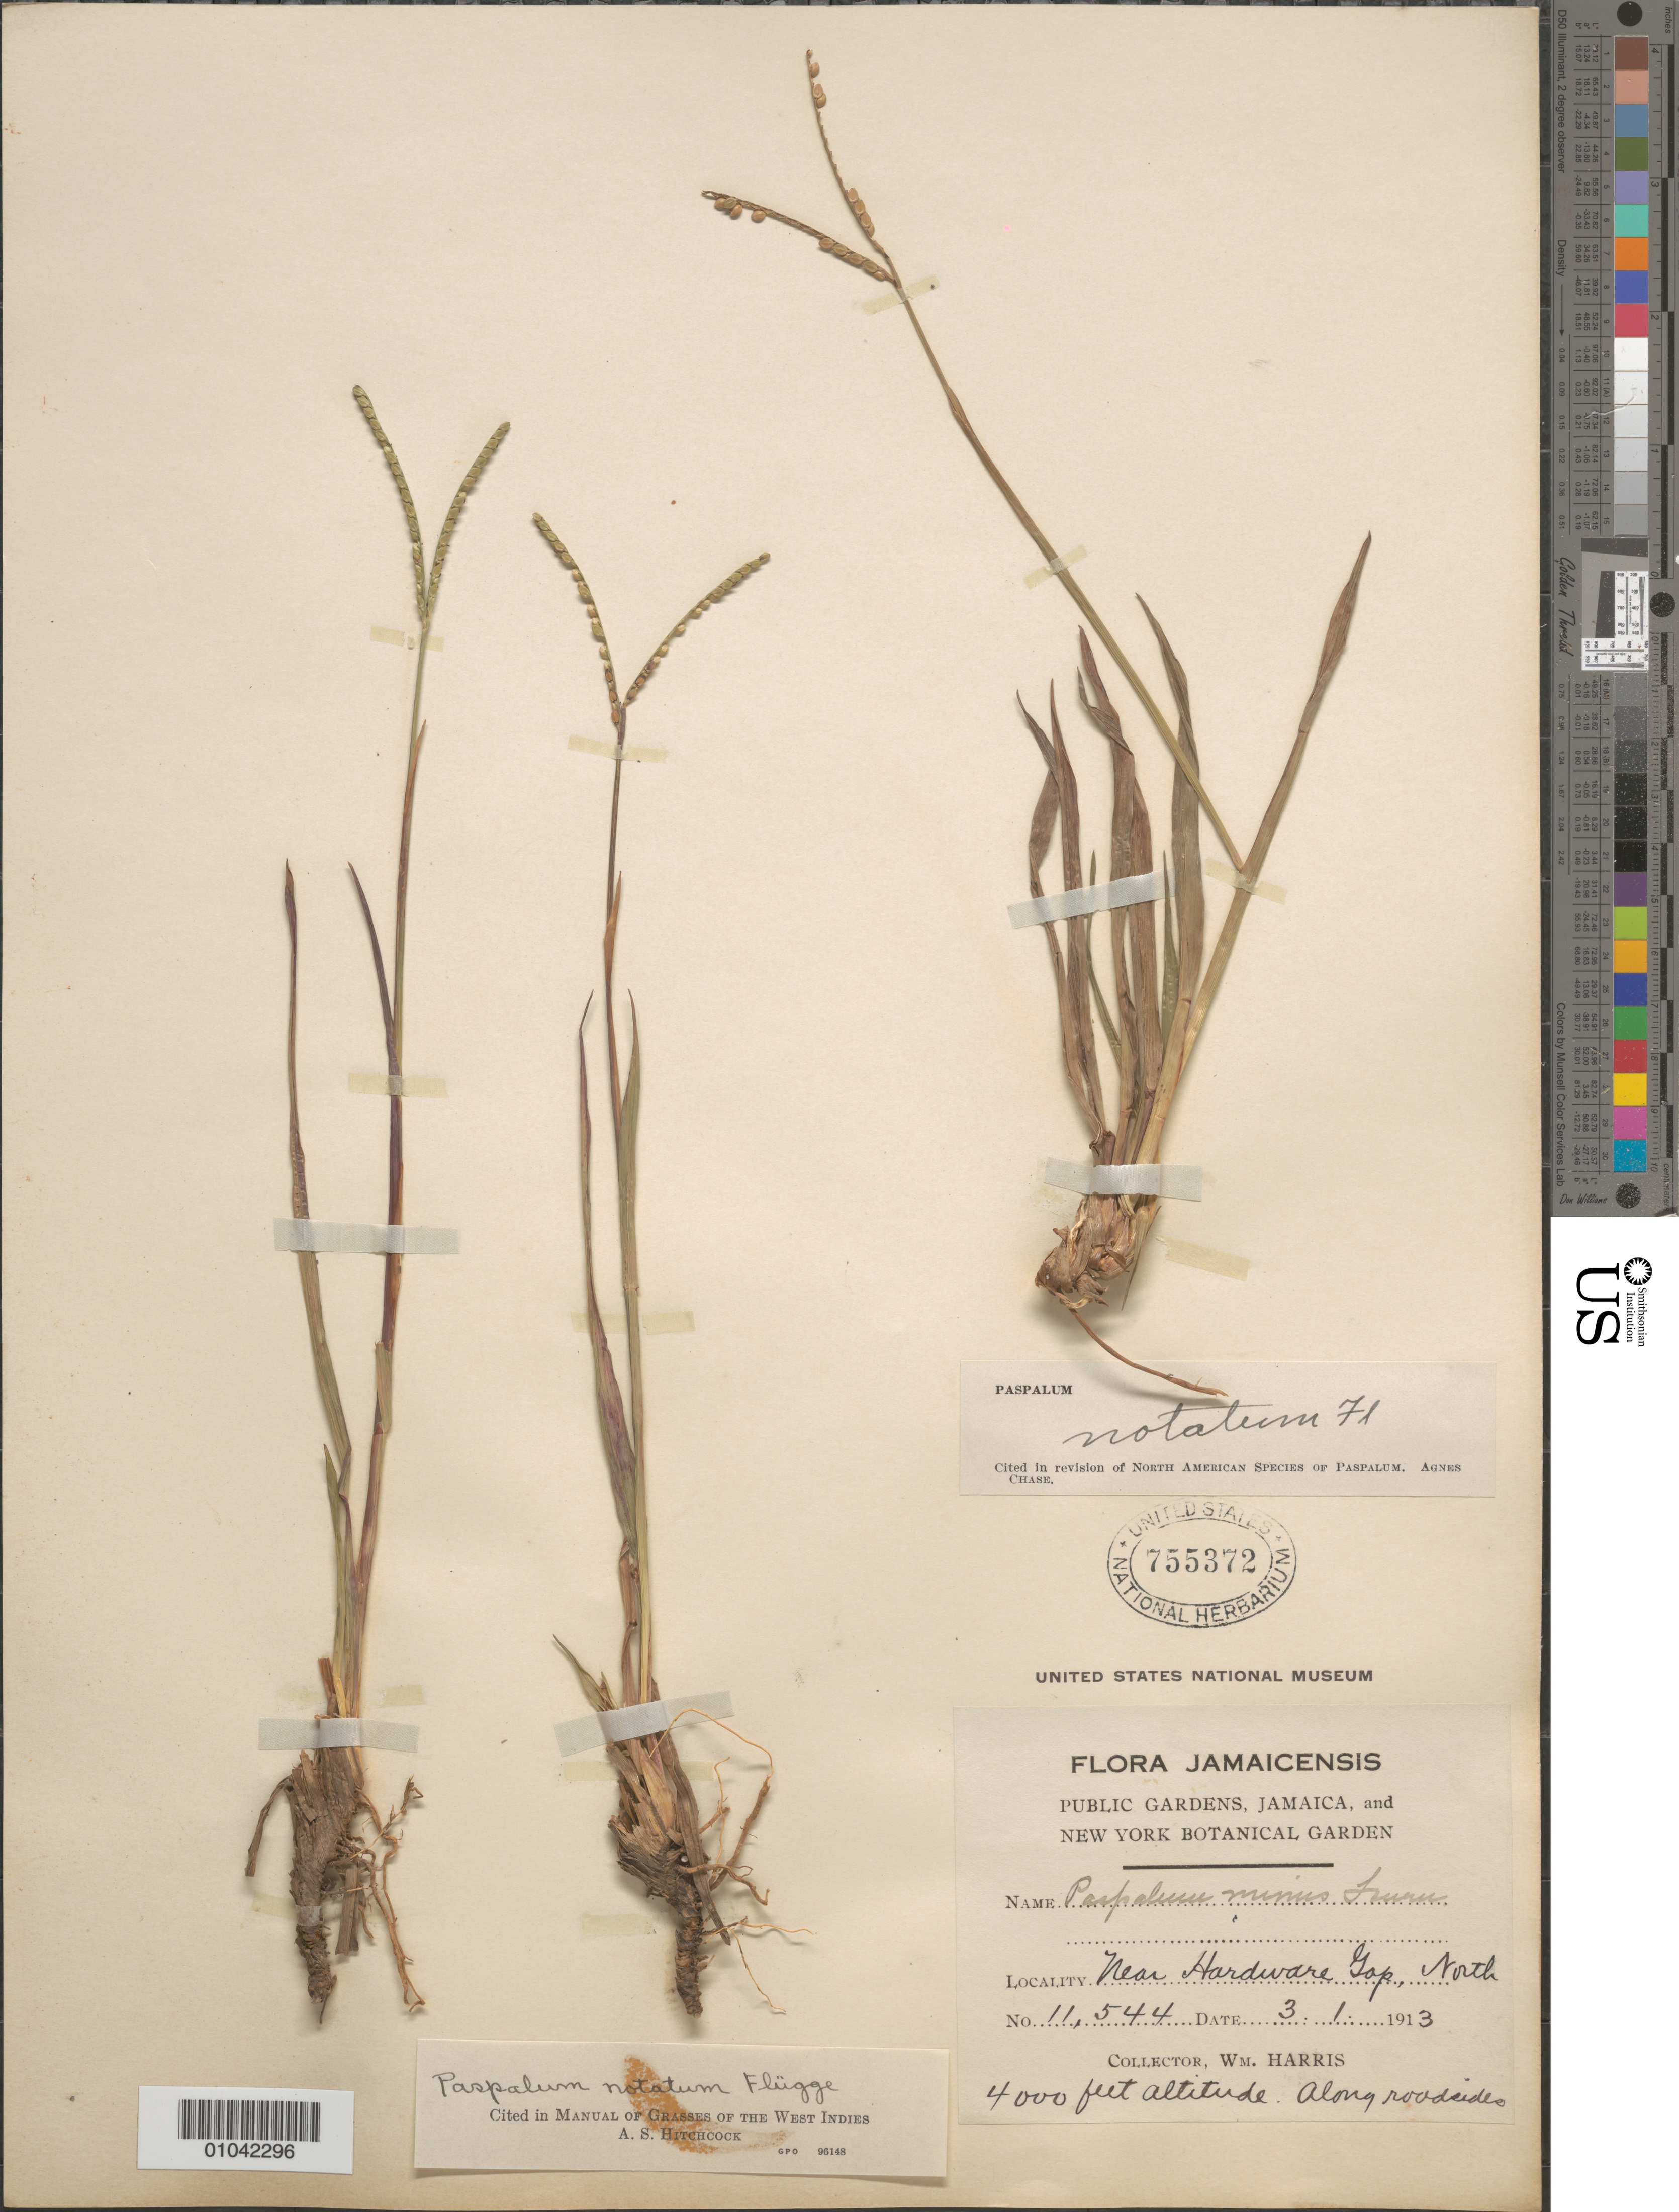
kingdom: Plantae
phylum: Tracheophyta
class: Liliopsida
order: Poales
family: Poaceae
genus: Paspalum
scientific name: Paspalum notatum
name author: Flüggé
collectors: W. Harris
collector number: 11544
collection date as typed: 03 Jan 1913 or 01 Mar 1913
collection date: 1913-01-03 or 1913-03-01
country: Jamaica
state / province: Saint Andrew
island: Jamaica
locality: Near Hardware Gap, North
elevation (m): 1219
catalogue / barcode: US 755372